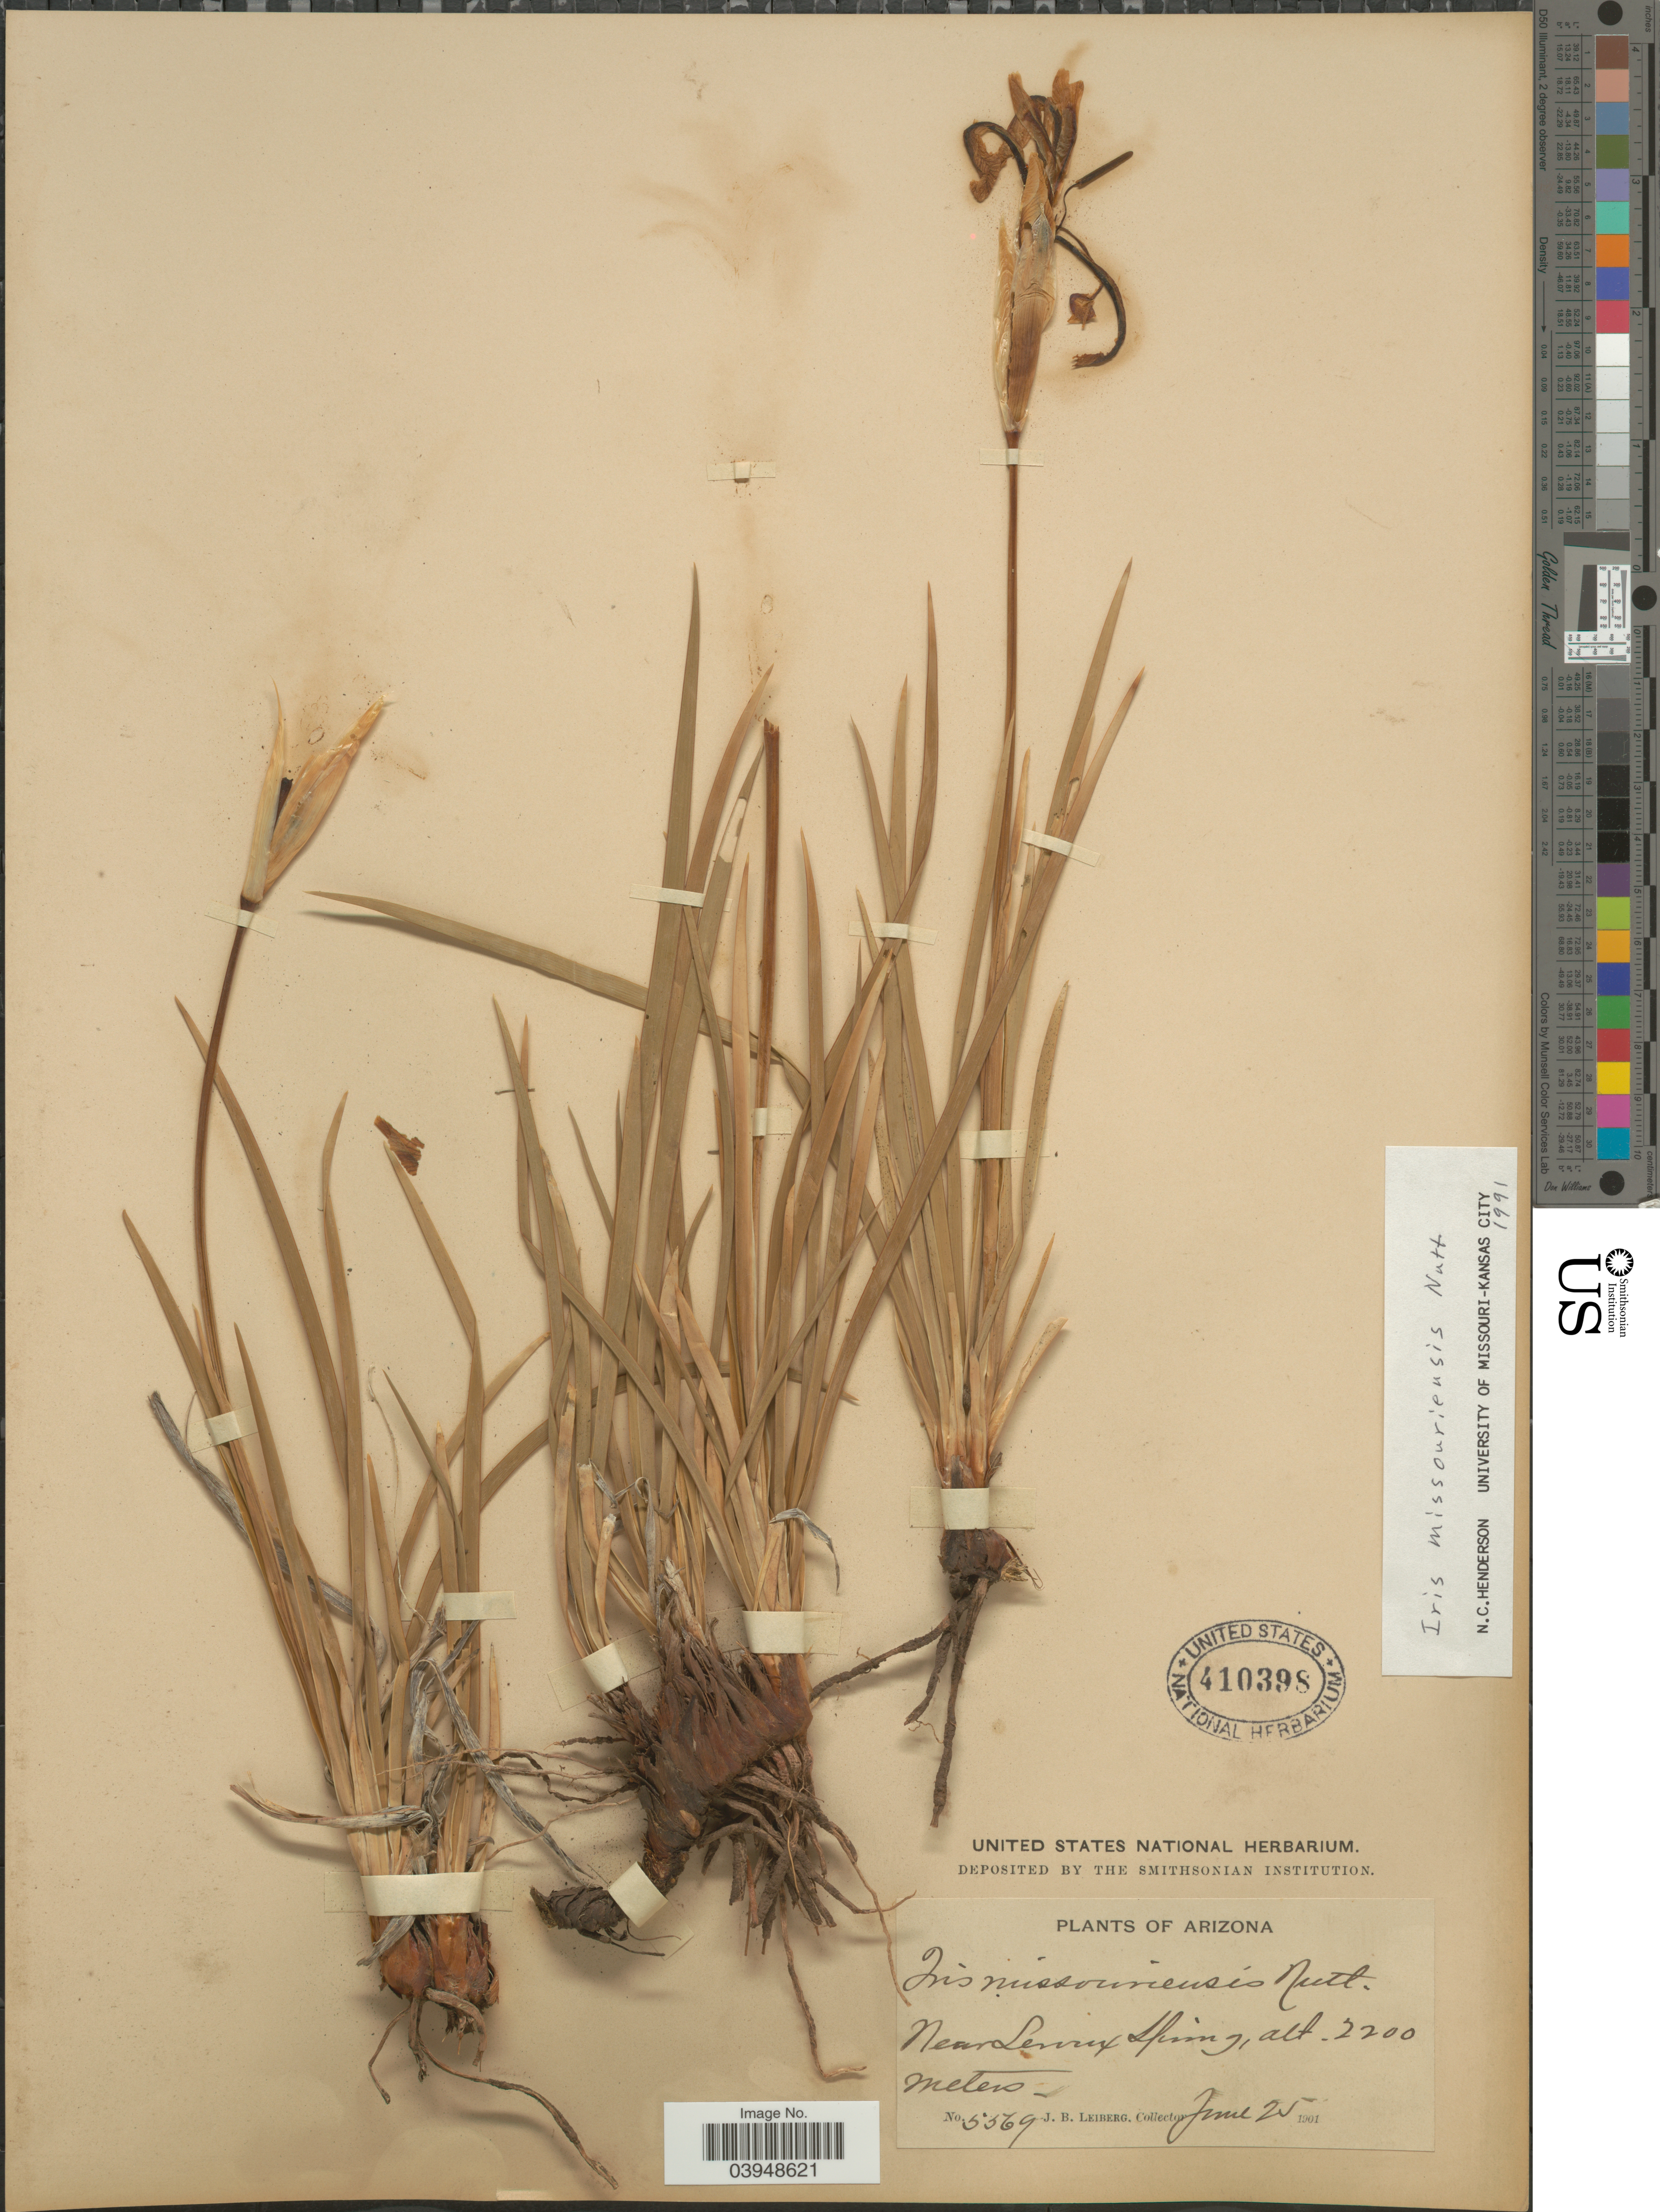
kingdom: Plantae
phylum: Tracheophyta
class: Liliopsida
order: Asparagales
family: Iridaceae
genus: Iris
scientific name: Iris missouriensis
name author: Nutt.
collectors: J. B. Leiberg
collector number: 5569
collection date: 1901-06-25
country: United States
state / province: Arizona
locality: Near Lenox Spring.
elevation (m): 2200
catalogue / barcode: US 410398